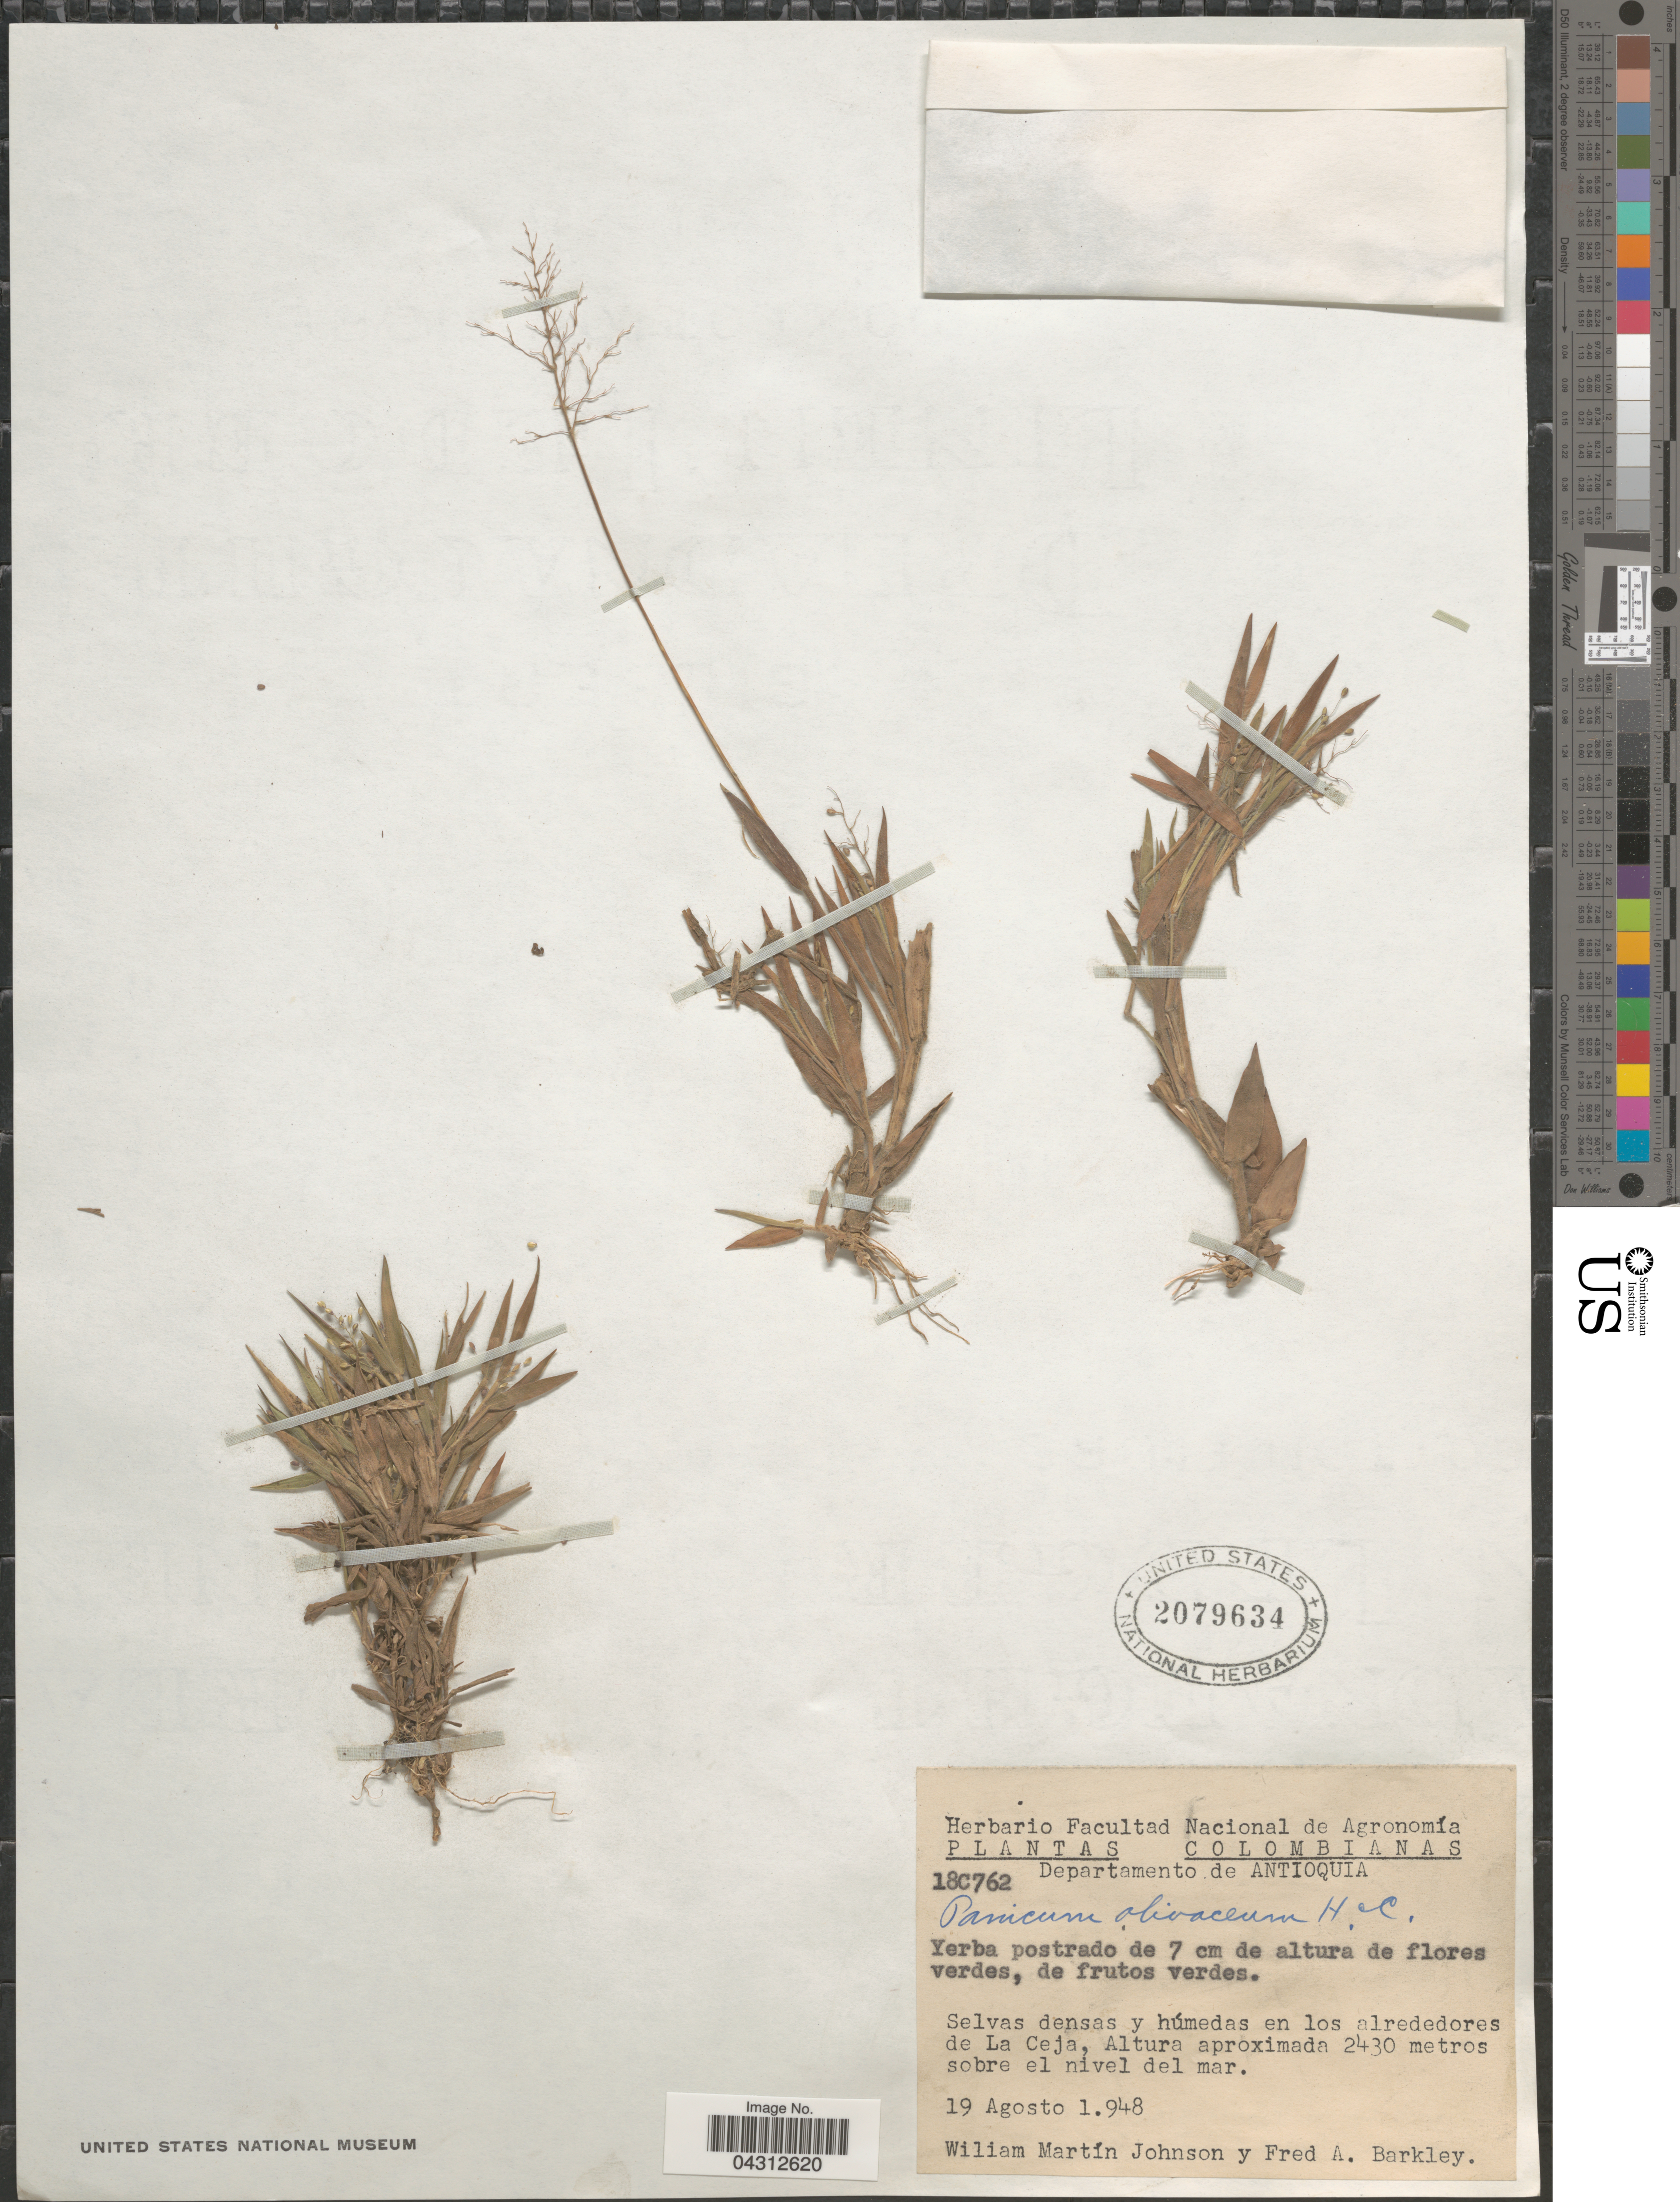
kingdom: Plantae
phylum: Tracheophyta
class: Liliopsida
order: Poales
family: Poaceae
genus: Dichanthelium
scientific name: Dichanthelium acuminatum var. acuminatum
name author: (Sw.) Gould & C.A. Clark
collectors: W. M. Johnson & F. A. Barkley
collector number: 18C762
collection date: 1948-08-19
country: Colombia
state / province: Antioquia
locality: Departamento de Antioquia. Selvas densas y húmedas en los alrededores de La Ceja.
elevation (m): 2430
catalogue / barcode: US 2079634